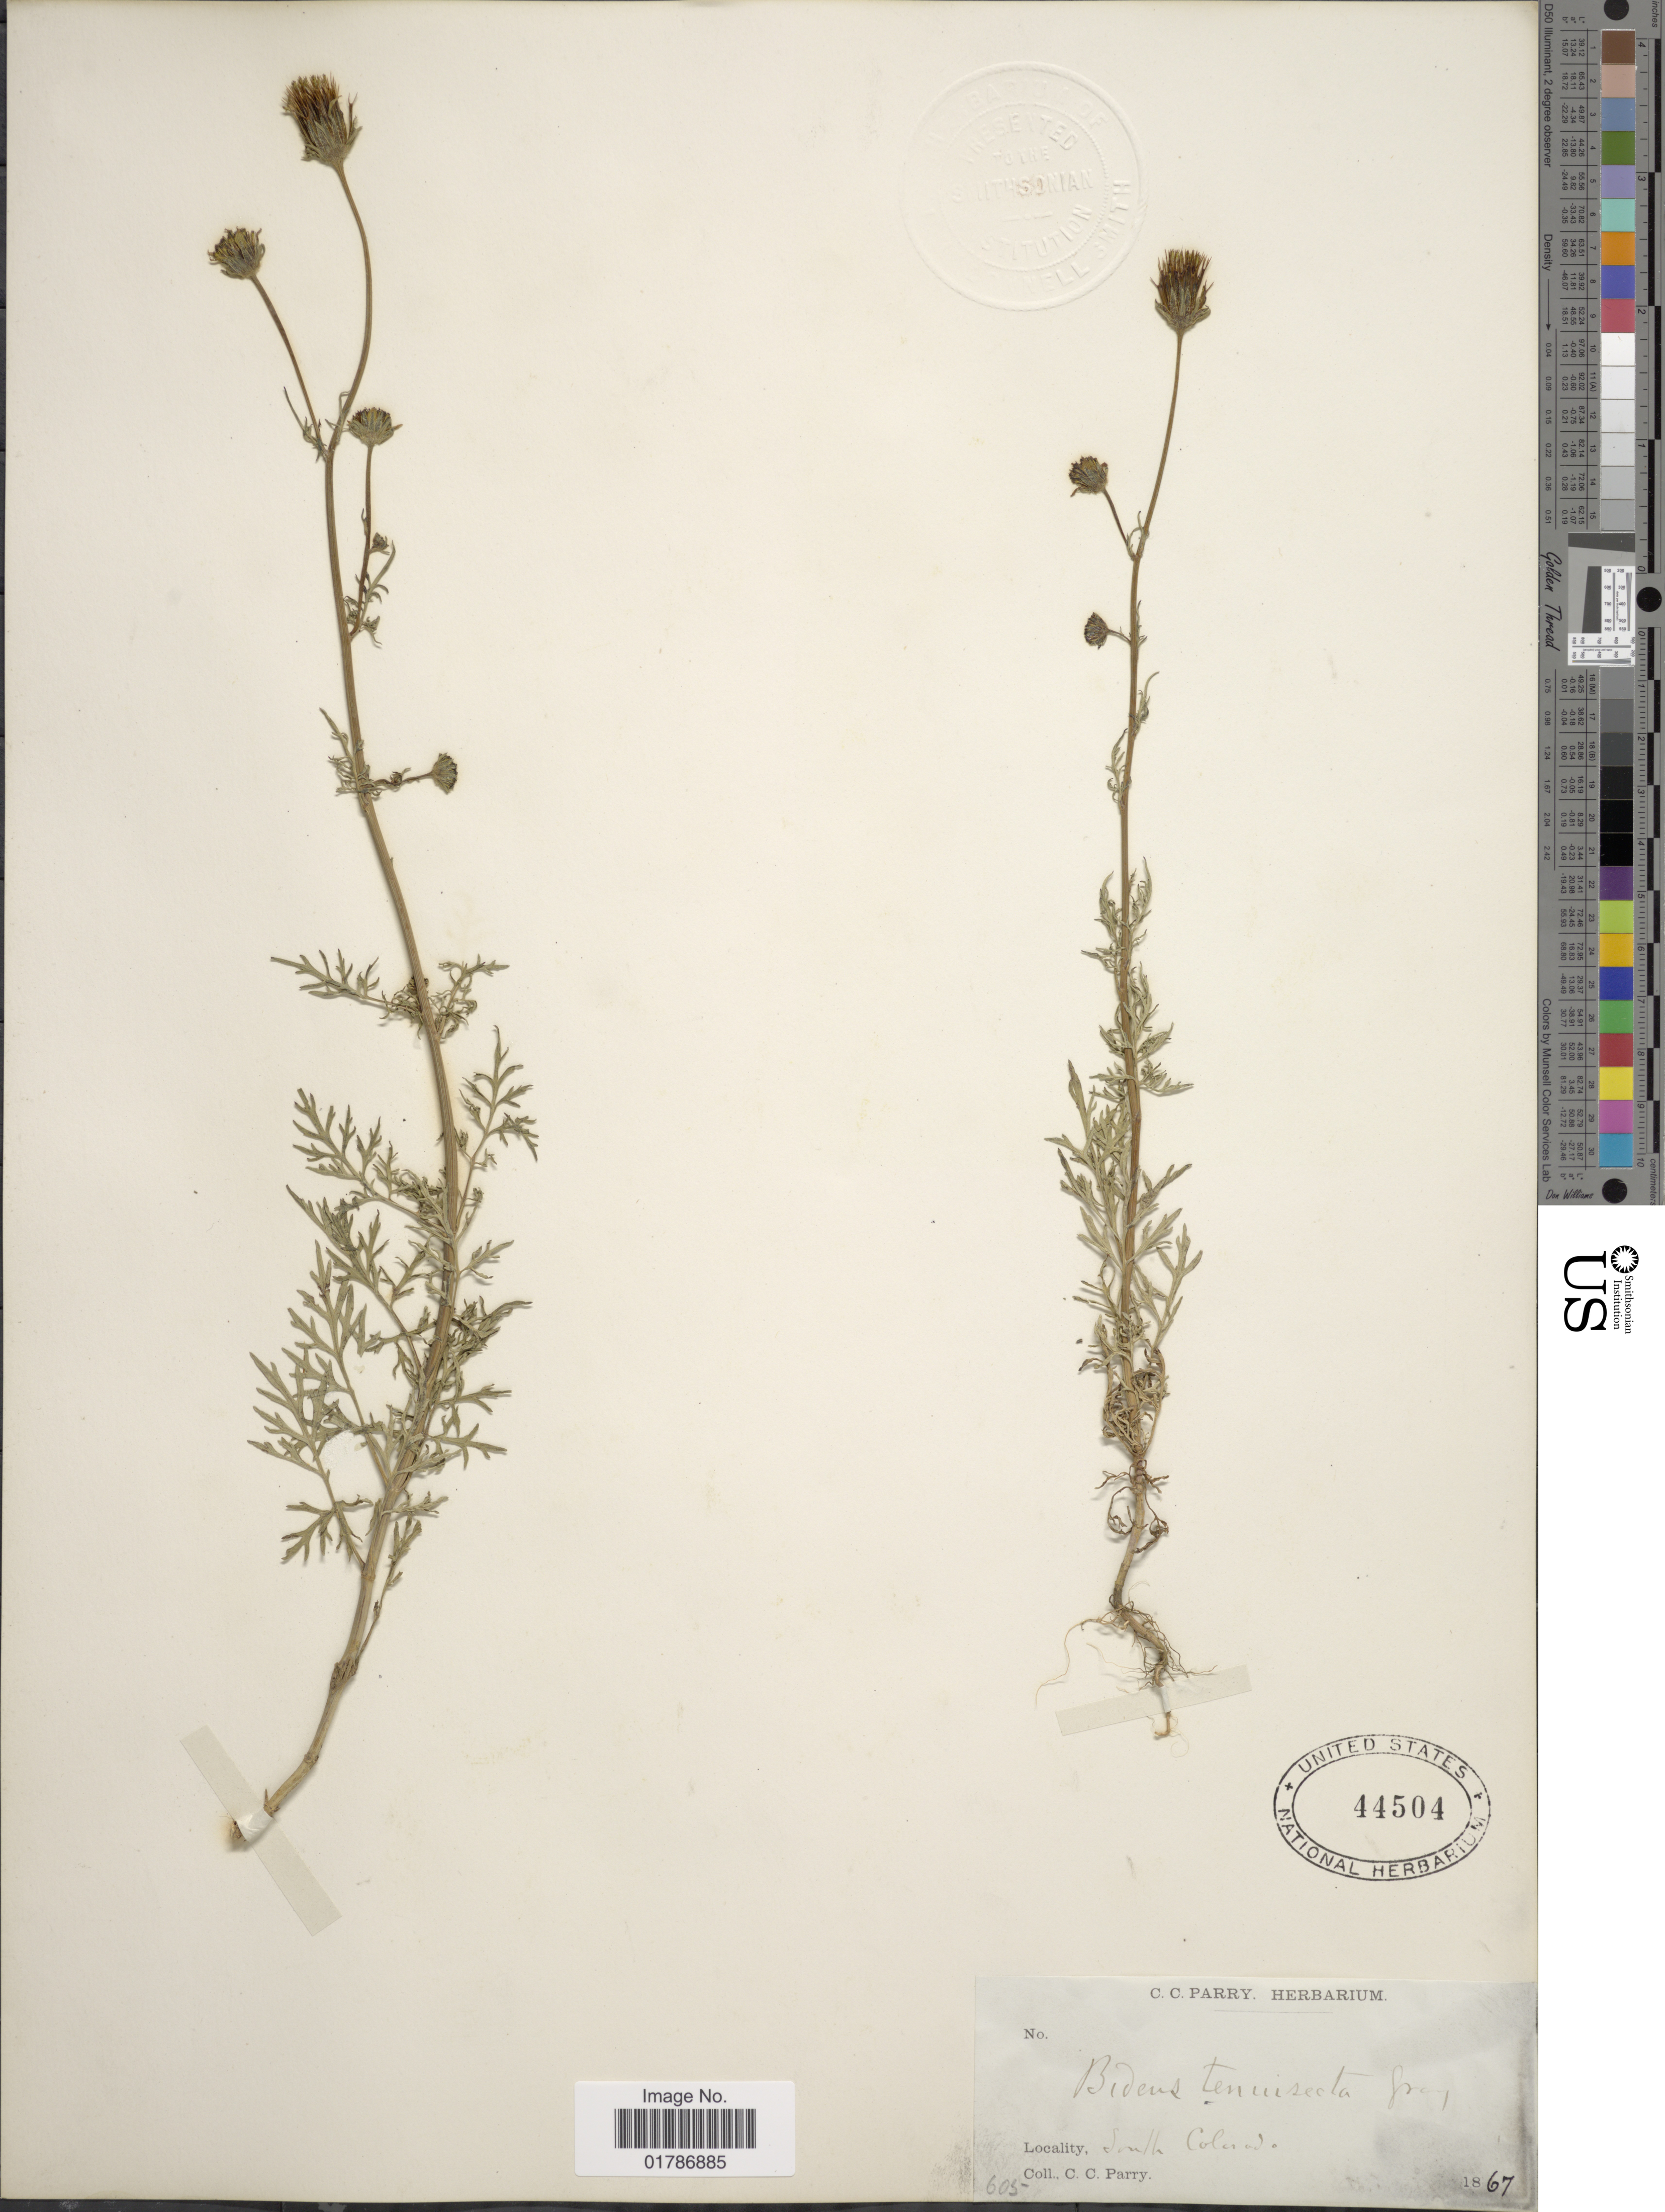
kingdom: Plantae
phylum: Tracheophyta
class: Magnoliopsida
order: Asterales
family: Asteraceae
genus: Bidens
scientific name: Bidens tenuisecta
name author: A. Gray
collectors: C. C. Parry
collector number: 605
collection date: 1867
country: United States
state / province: Colorado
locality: South Colorado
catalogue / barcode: US 44504